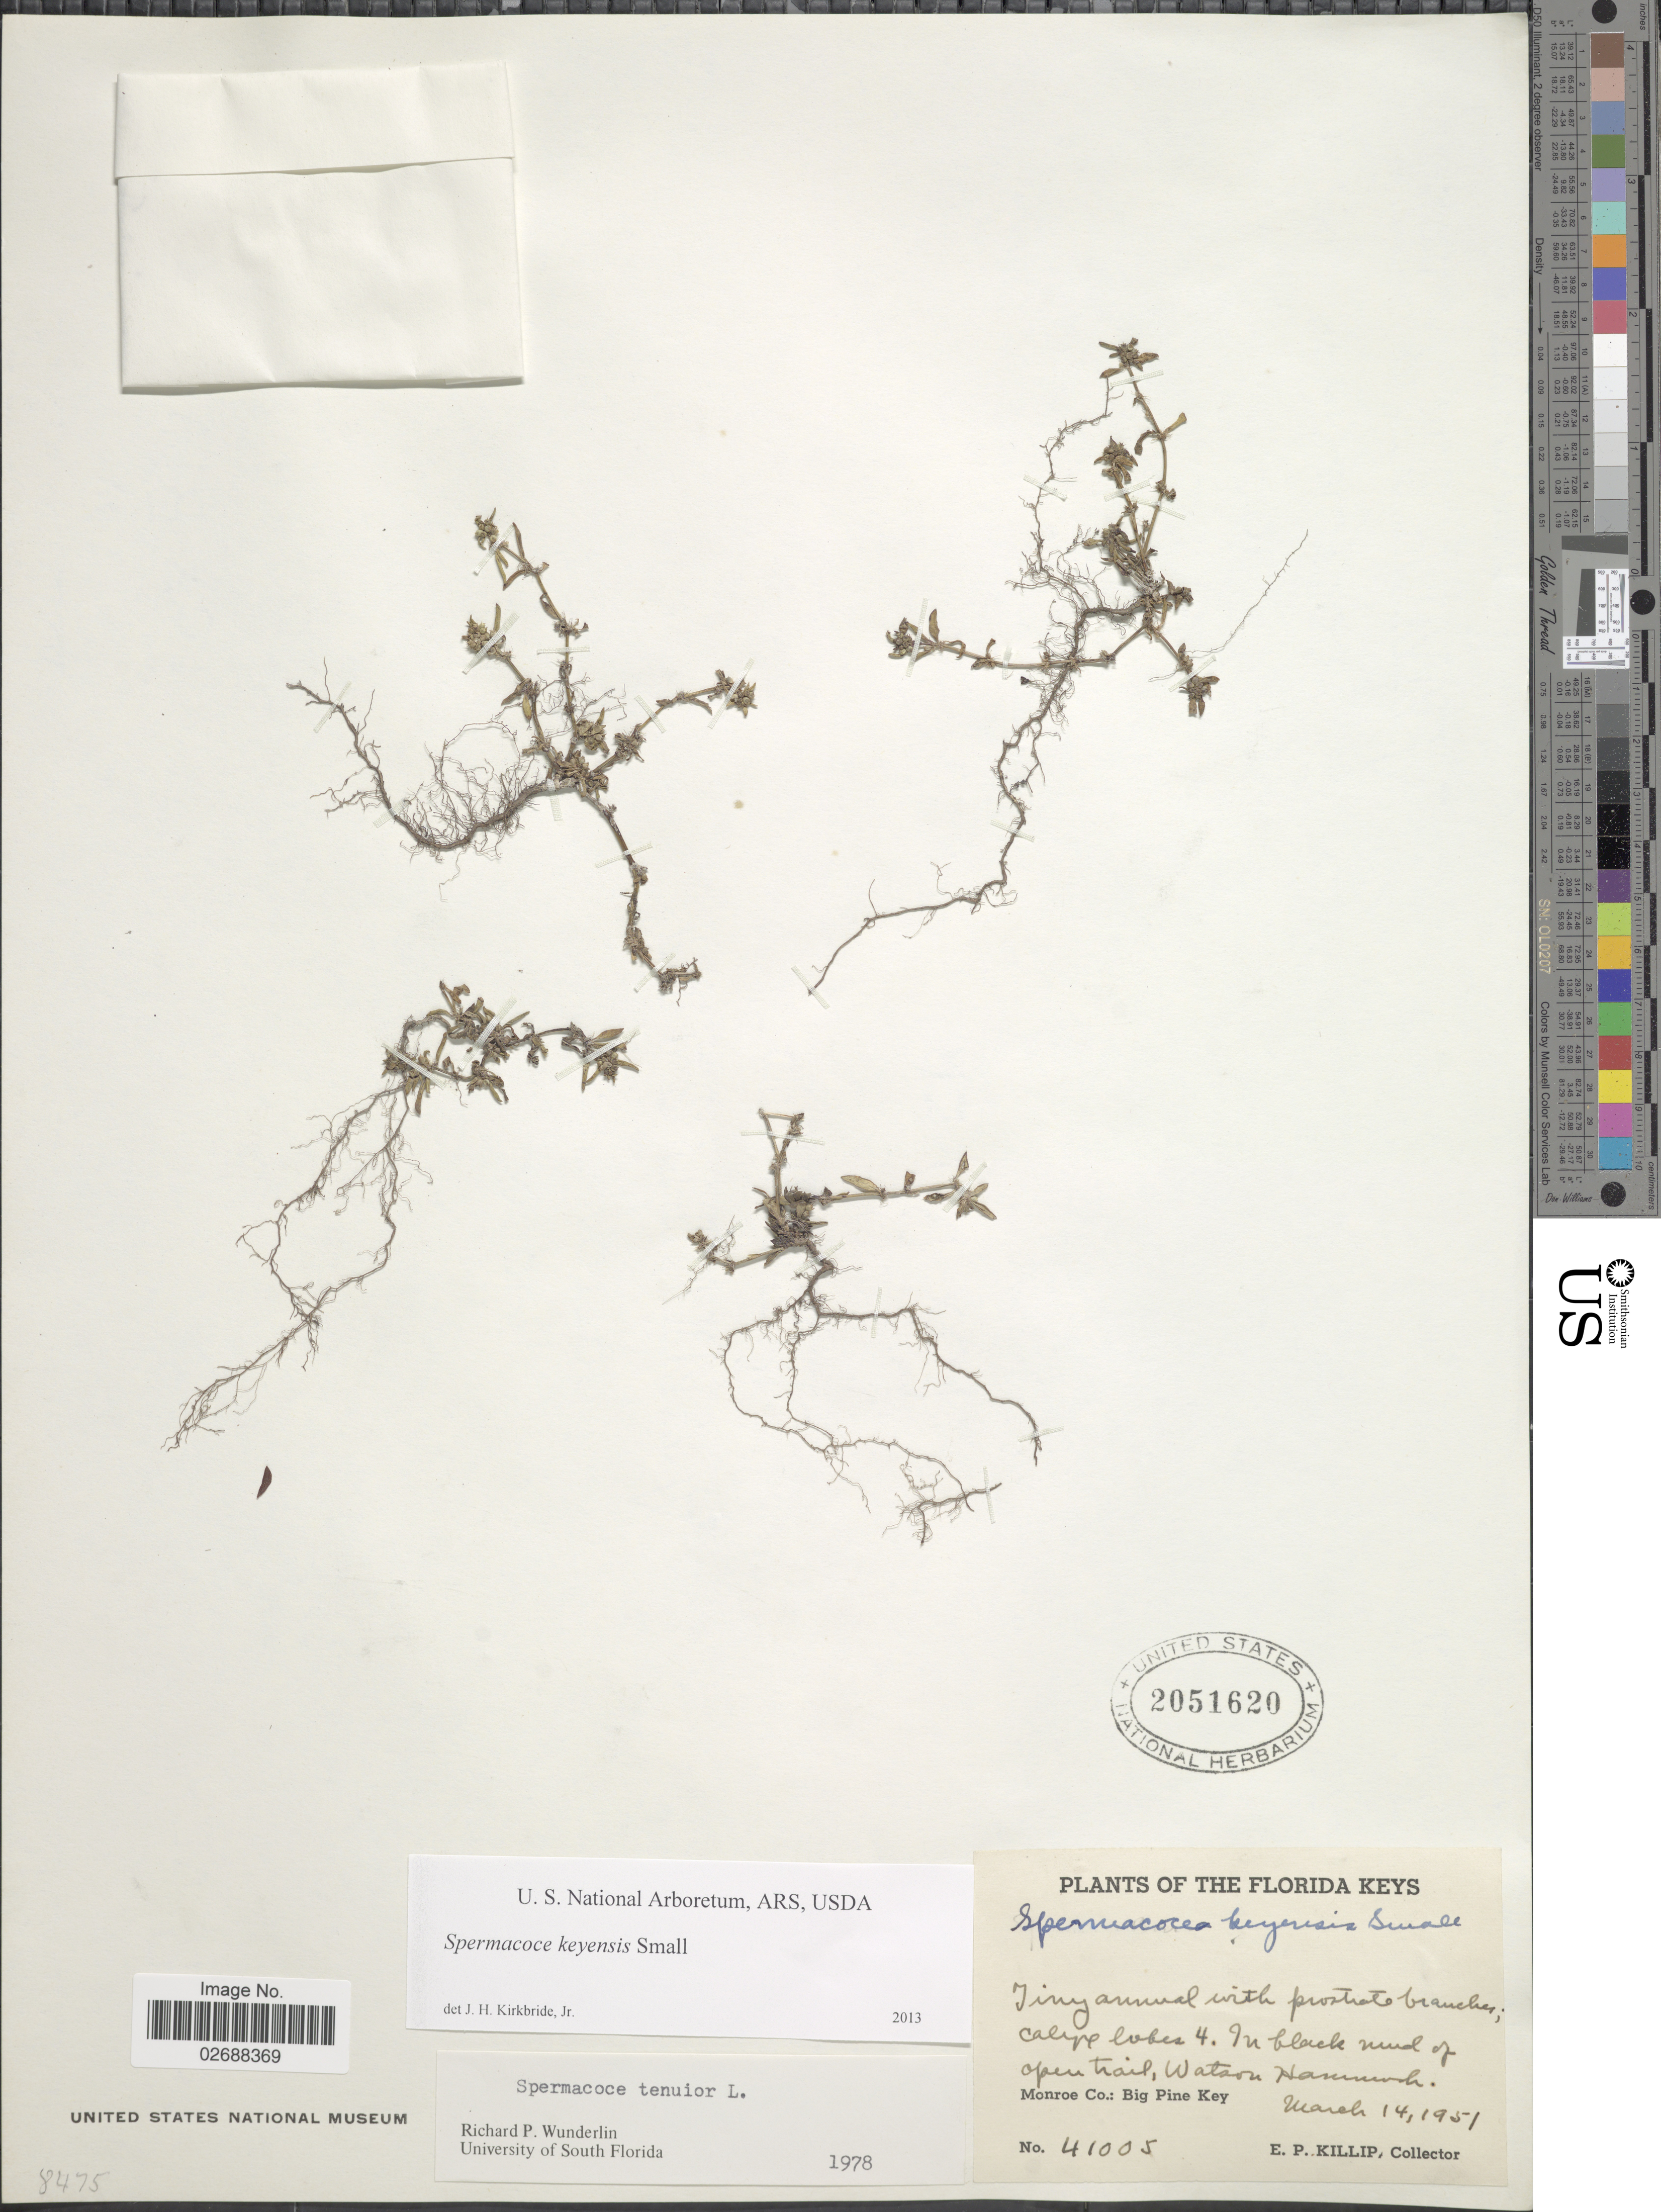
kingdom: Plantae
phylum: Tracheophyta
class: Magnoliopsida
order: Gentianales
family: Rubiaceae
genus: Spermacoce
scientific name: Spermacoce keyensis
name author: Small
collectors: E. P. Killip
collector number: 41005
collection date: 1951-03-14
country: United States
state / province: Florida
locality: Florida Keys. Watson Hammock. Monroe Co.: Big Pine Key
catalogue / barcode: US 2051620